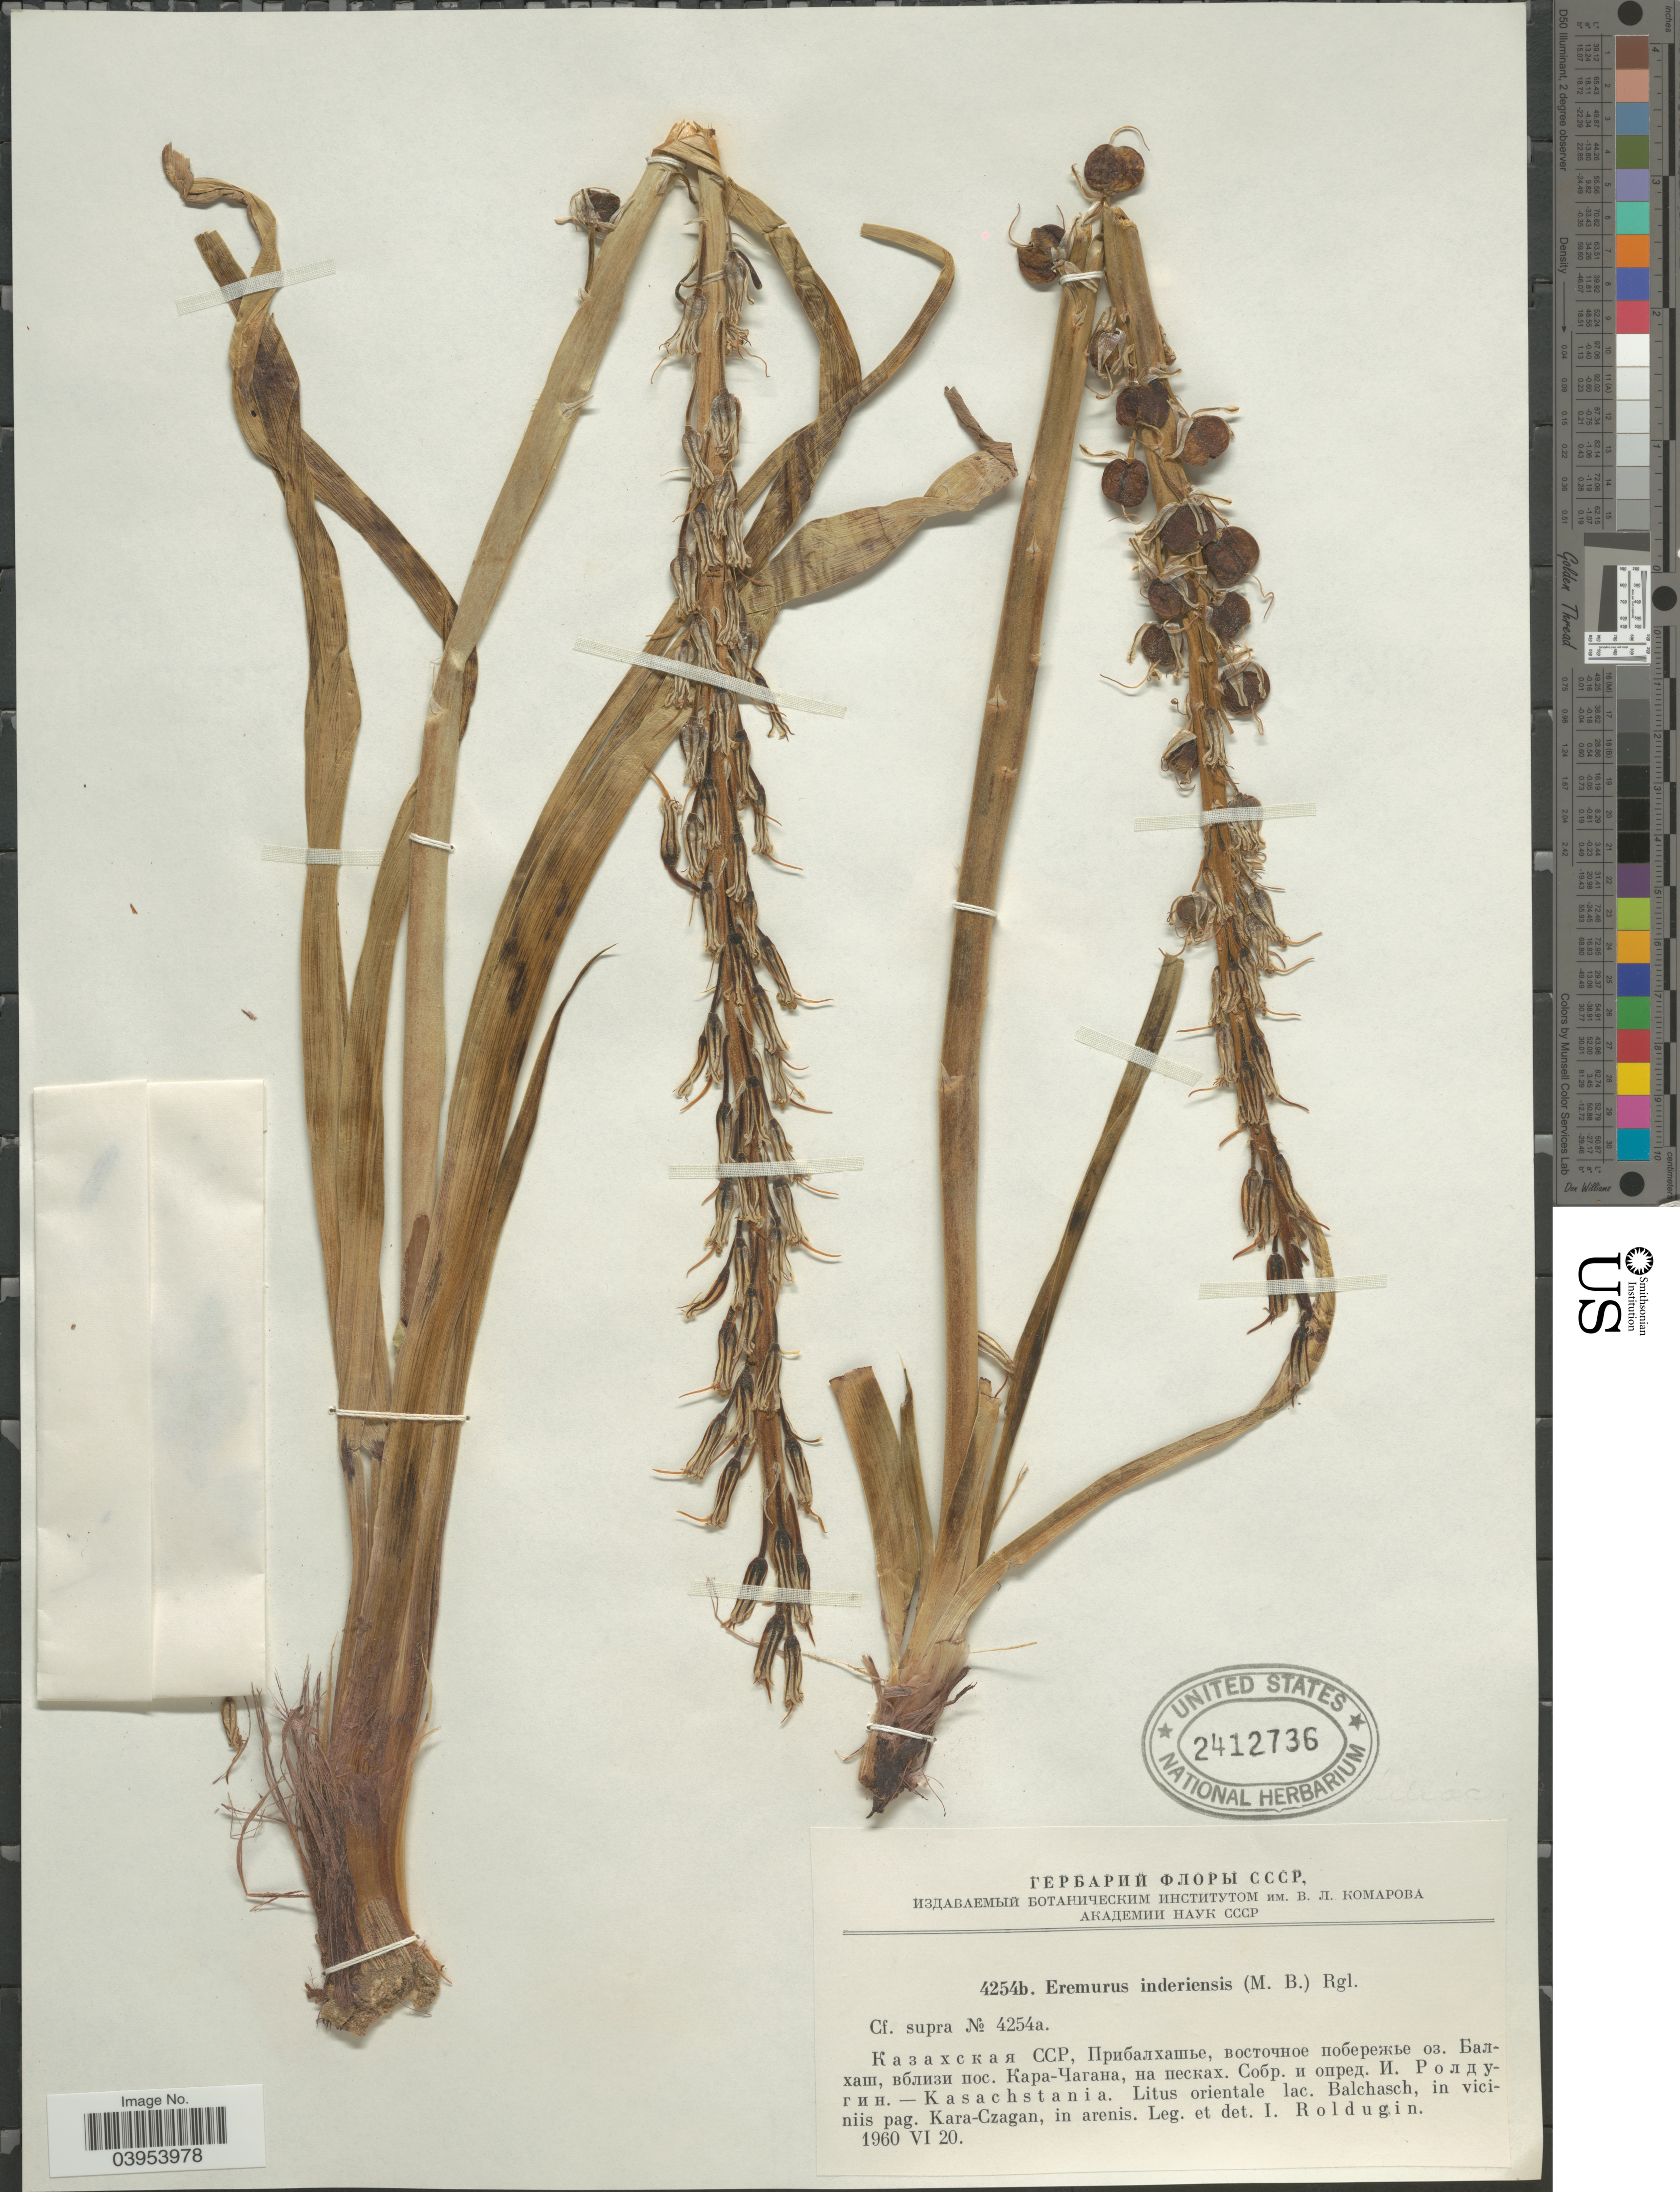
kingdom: Plantae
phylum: Tracheophyta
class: Liliopsida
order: Asparagales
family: Asphodelaceae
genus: Eremurus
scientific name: Eremurus inderiensis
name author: (M. Bieb.) Regel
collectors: I. Roldugin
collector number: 4254b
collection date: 1960-06-20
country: Kazakhstan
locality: Kasachstania. Litus orientale lac. Balchasch, in viciniis pag. Kara-Czagan, in arenis.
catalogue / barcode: US 2412736